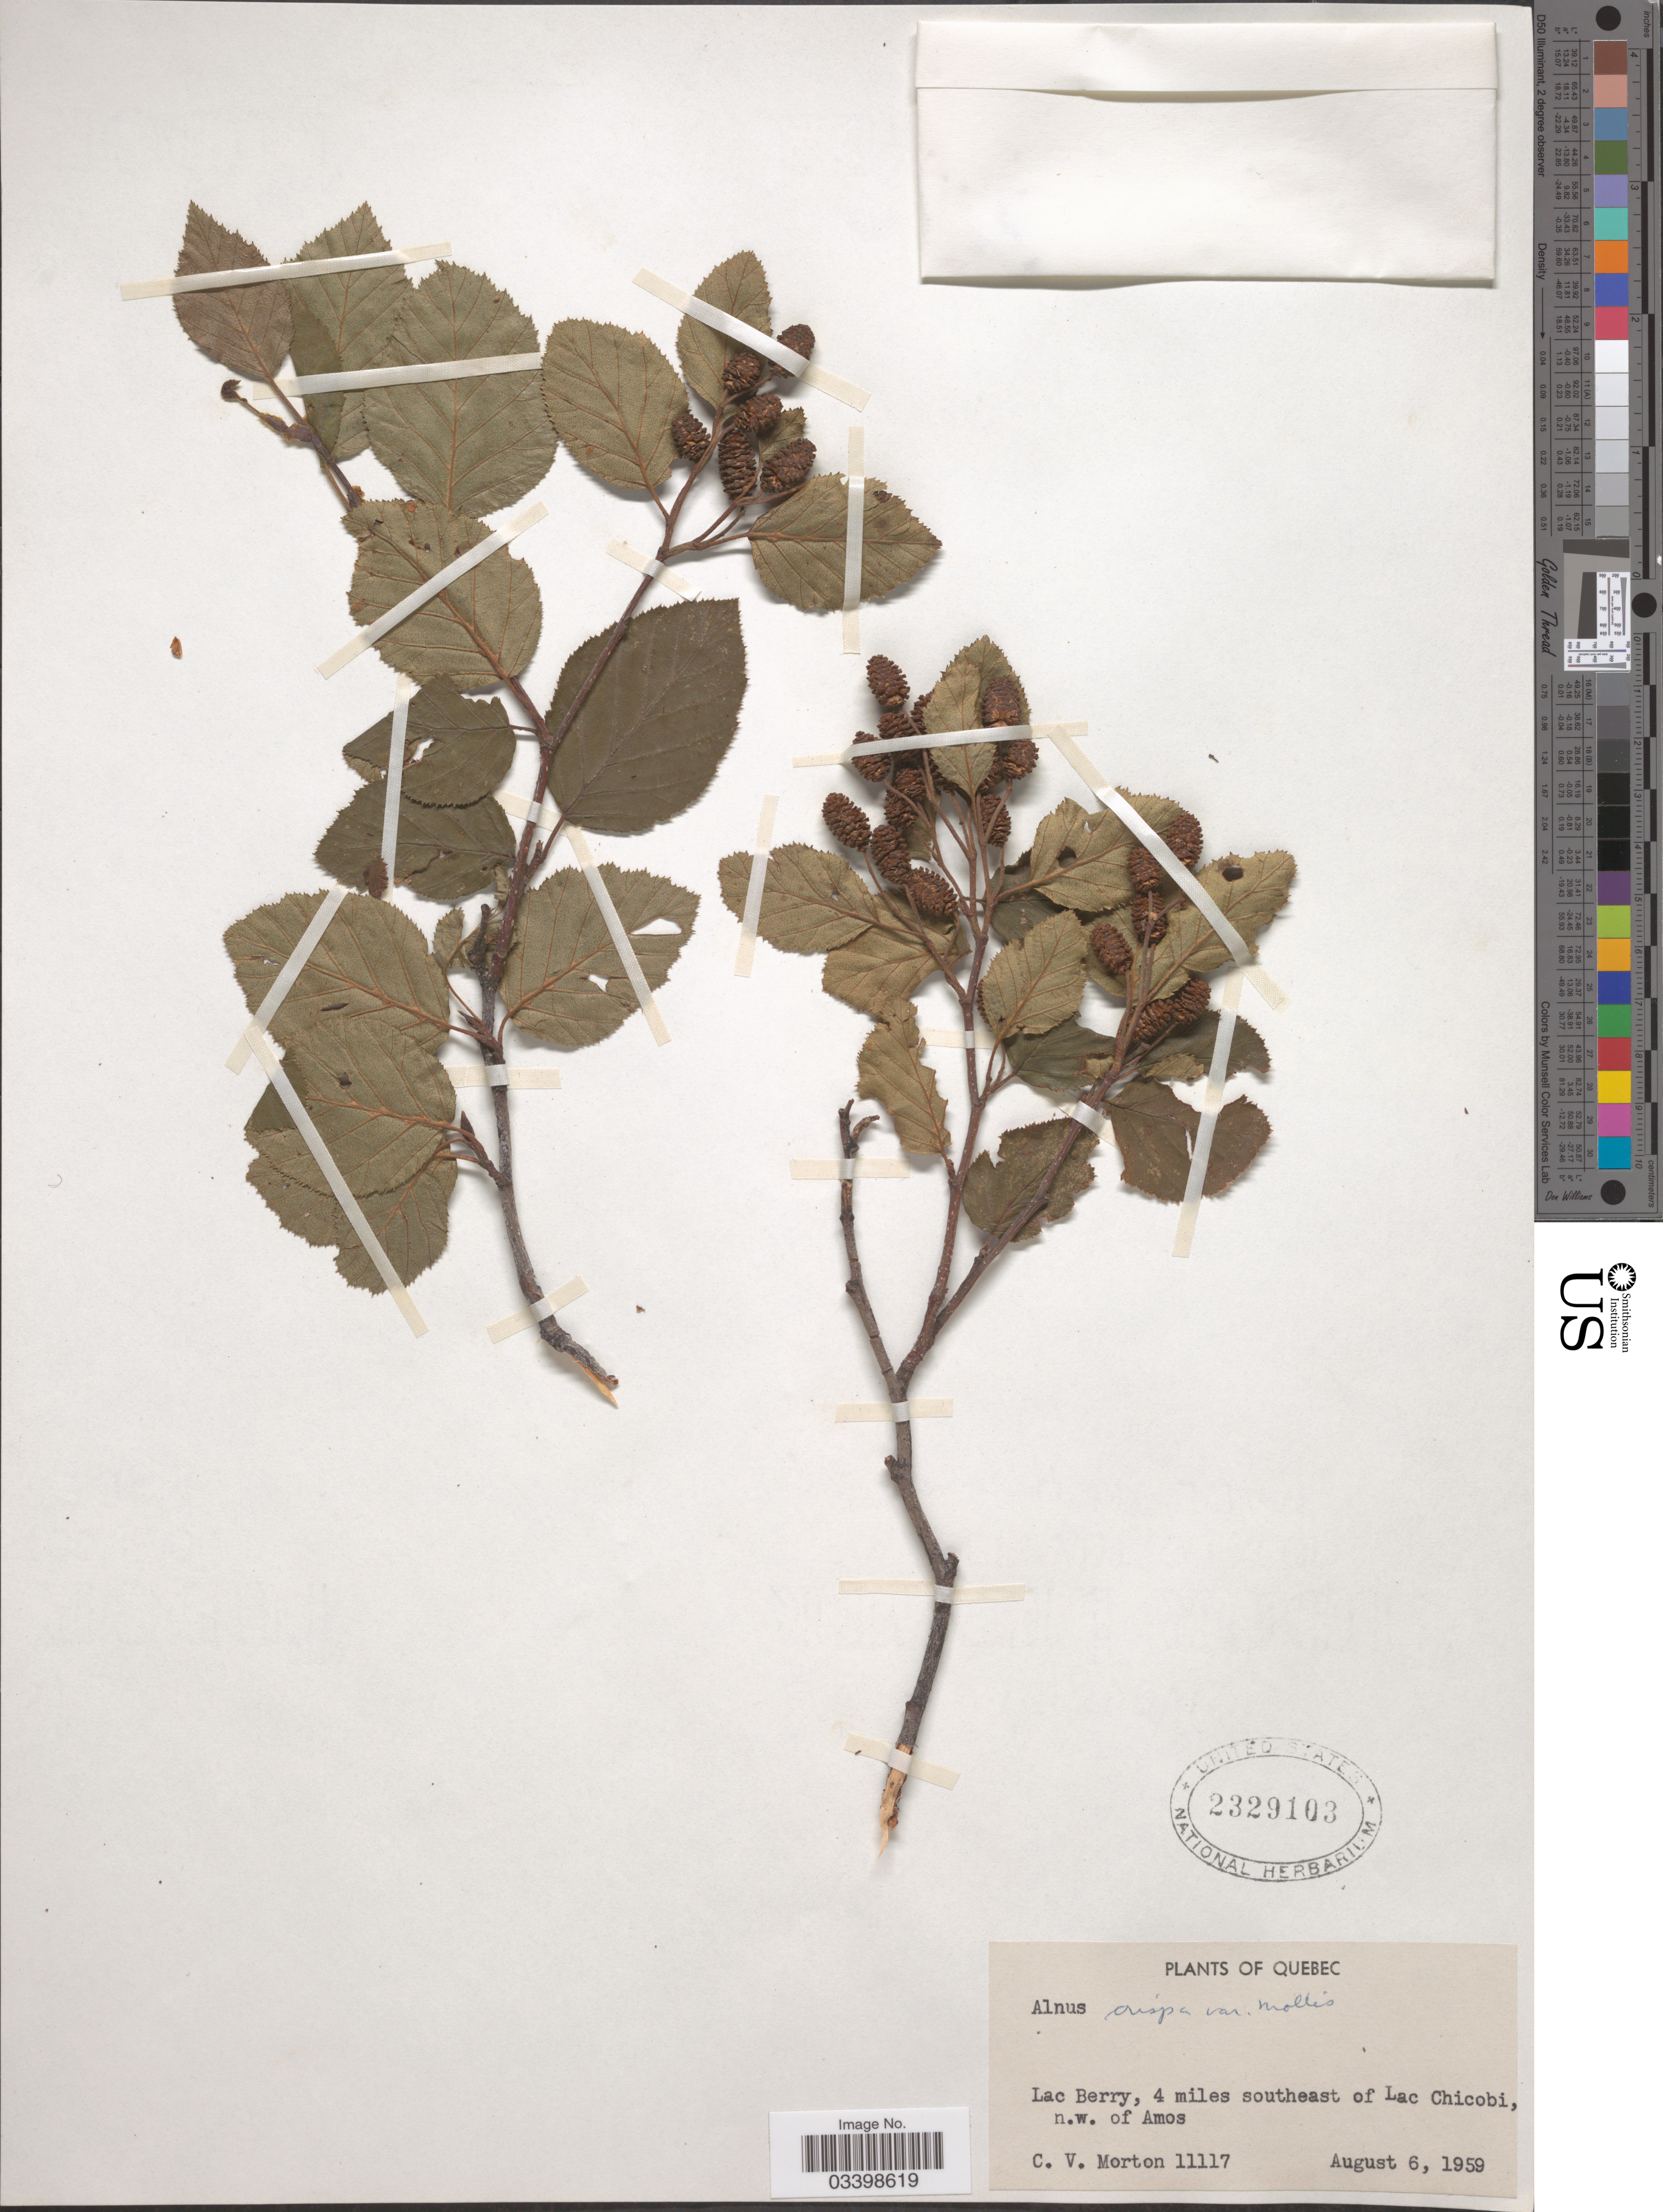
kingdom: Plantae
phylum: Tracheophyta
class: Magnoliopsida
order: Fagales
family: Betulaceae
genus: Alnus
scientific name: Alnus viridis subsp. crispa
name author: (Aiton) Turrill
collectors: C. V. Morton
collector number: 11117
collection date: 1959-08-06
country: Canada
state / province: Quebec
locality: Lac Berry, 4 miles southeast of Lac Chicobi, n.w. of Amos.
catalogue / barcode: US 2329103